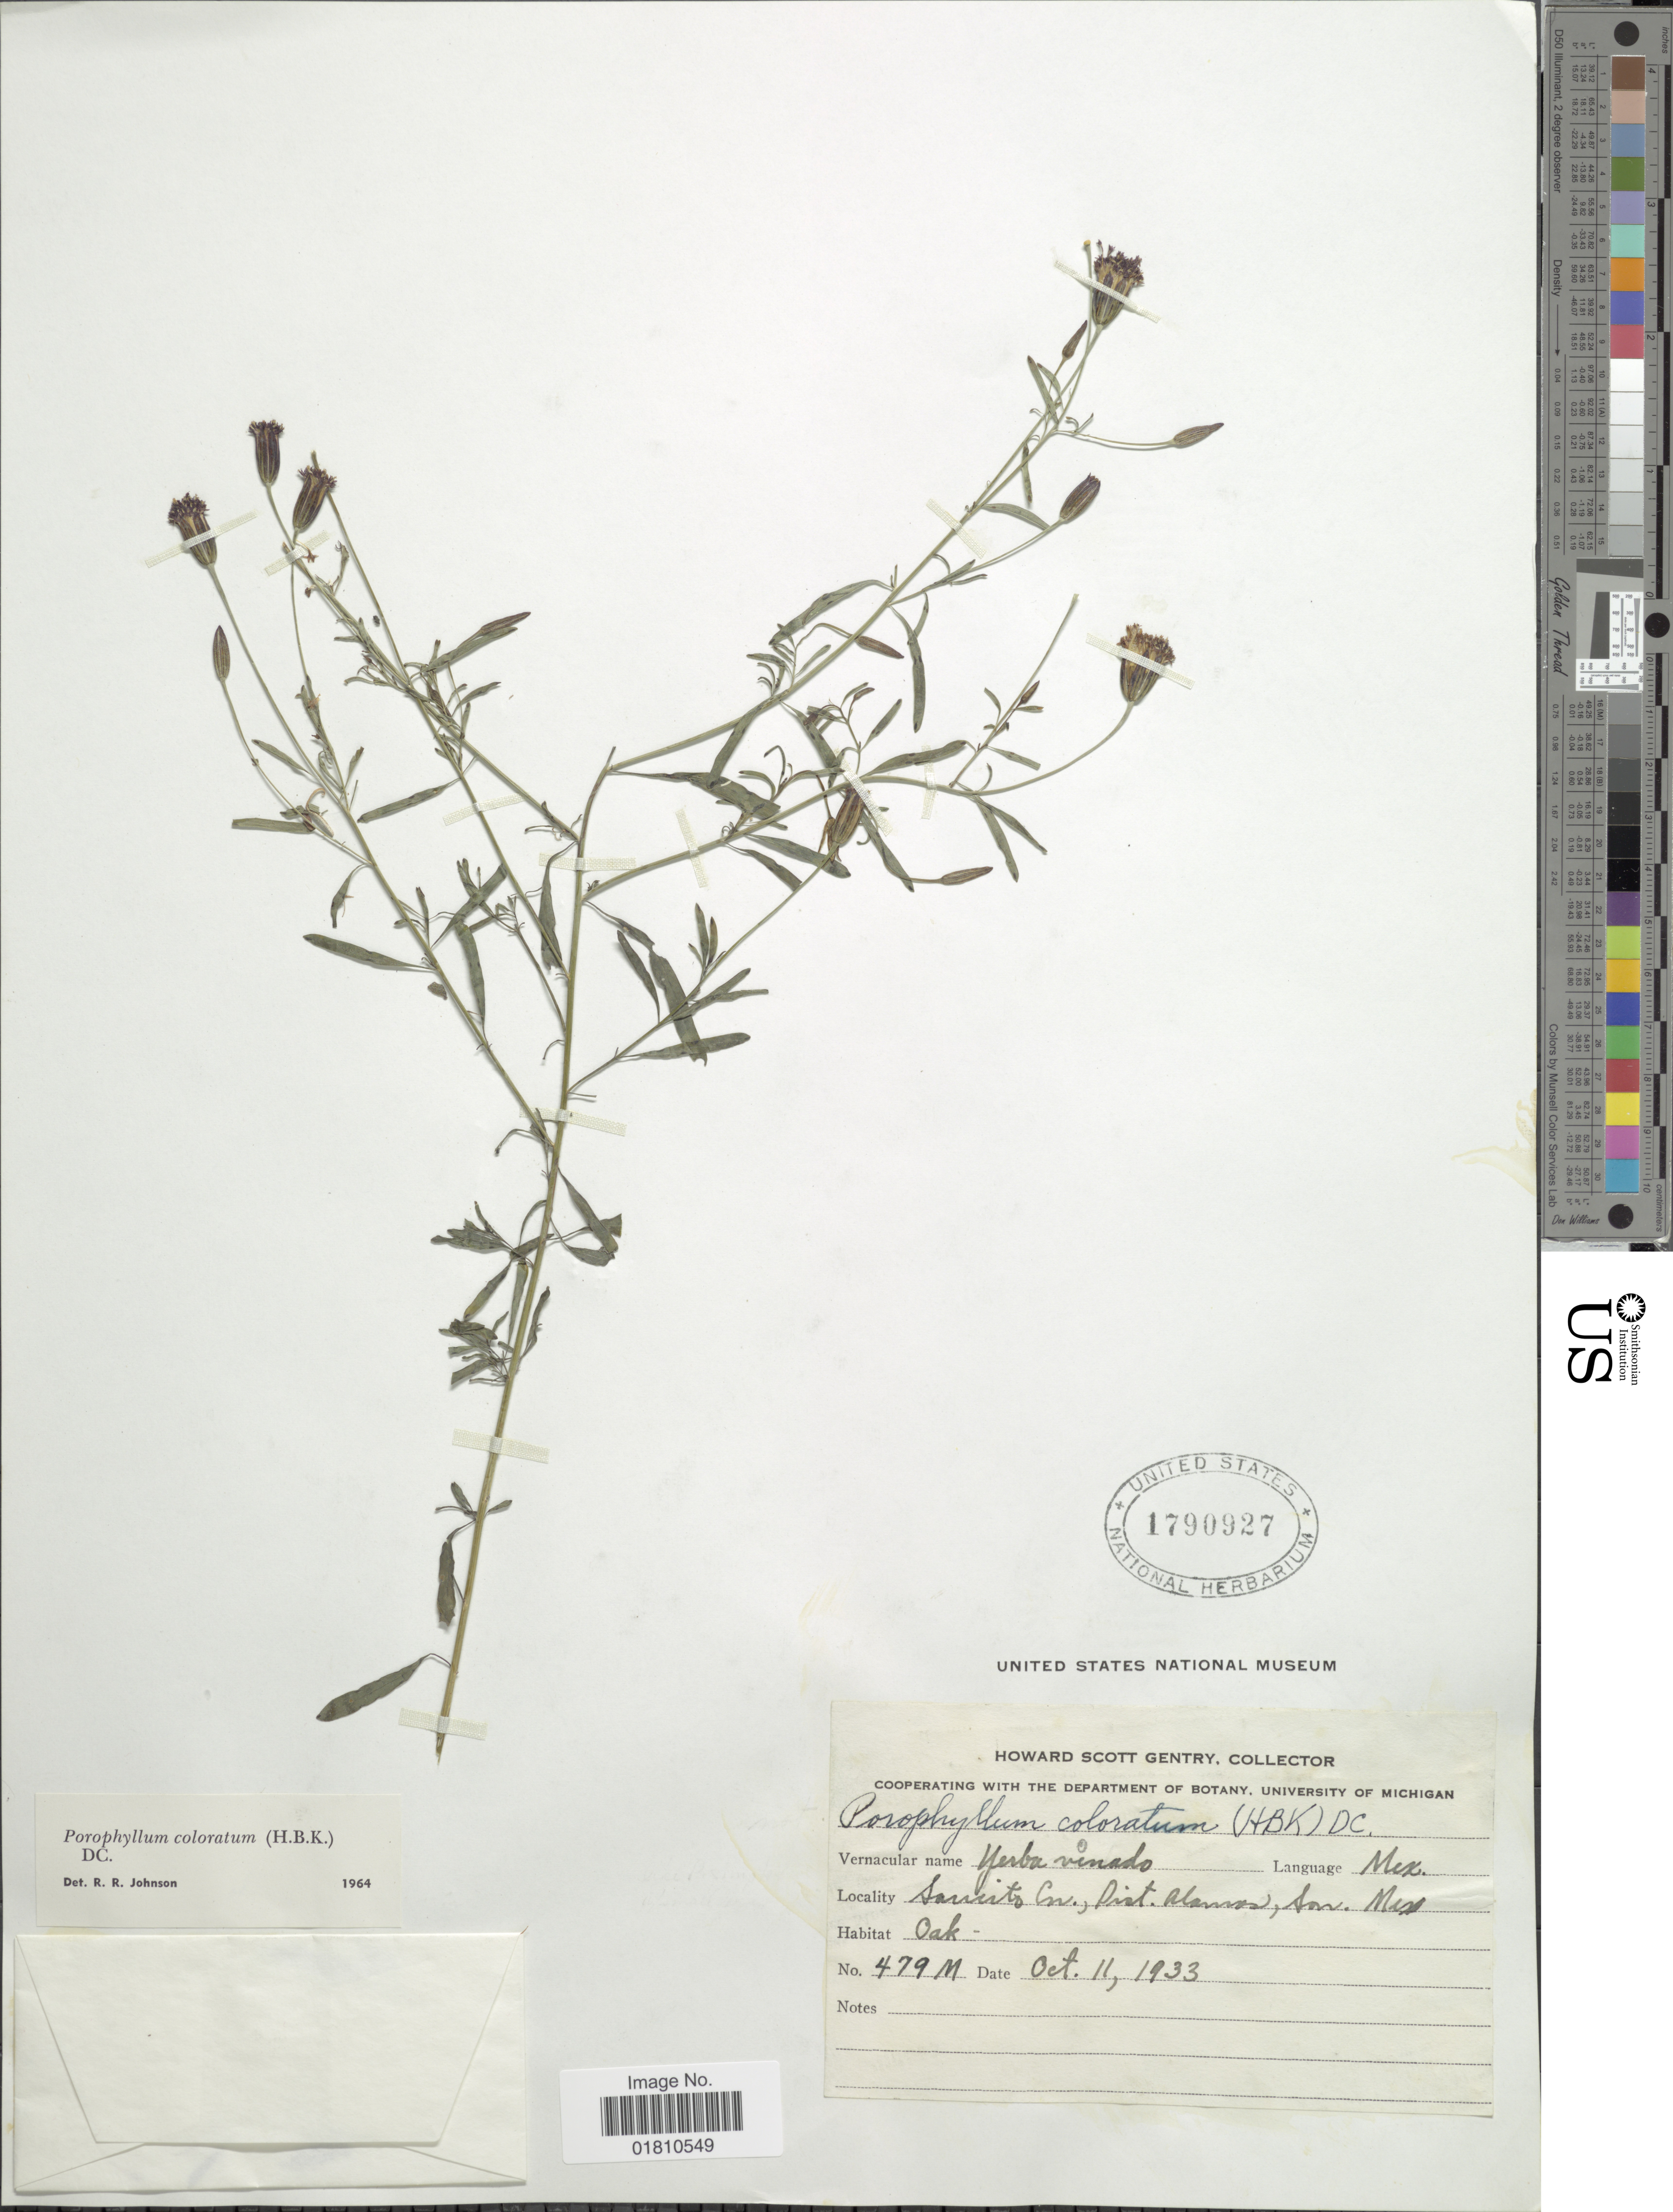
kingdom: Plantae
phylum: Tracheophyta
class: Magnoliopsida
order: Asterales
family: Asteraceae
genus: Porophyllum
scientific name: Porophyllum coloratum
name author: (Kunth) DC.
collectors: H. S. Gentry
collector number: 479M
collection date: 1933-10-11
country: Mexico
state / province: Sonora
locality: Saucito Cn. Dist. Alamos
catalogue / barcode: US 1790927